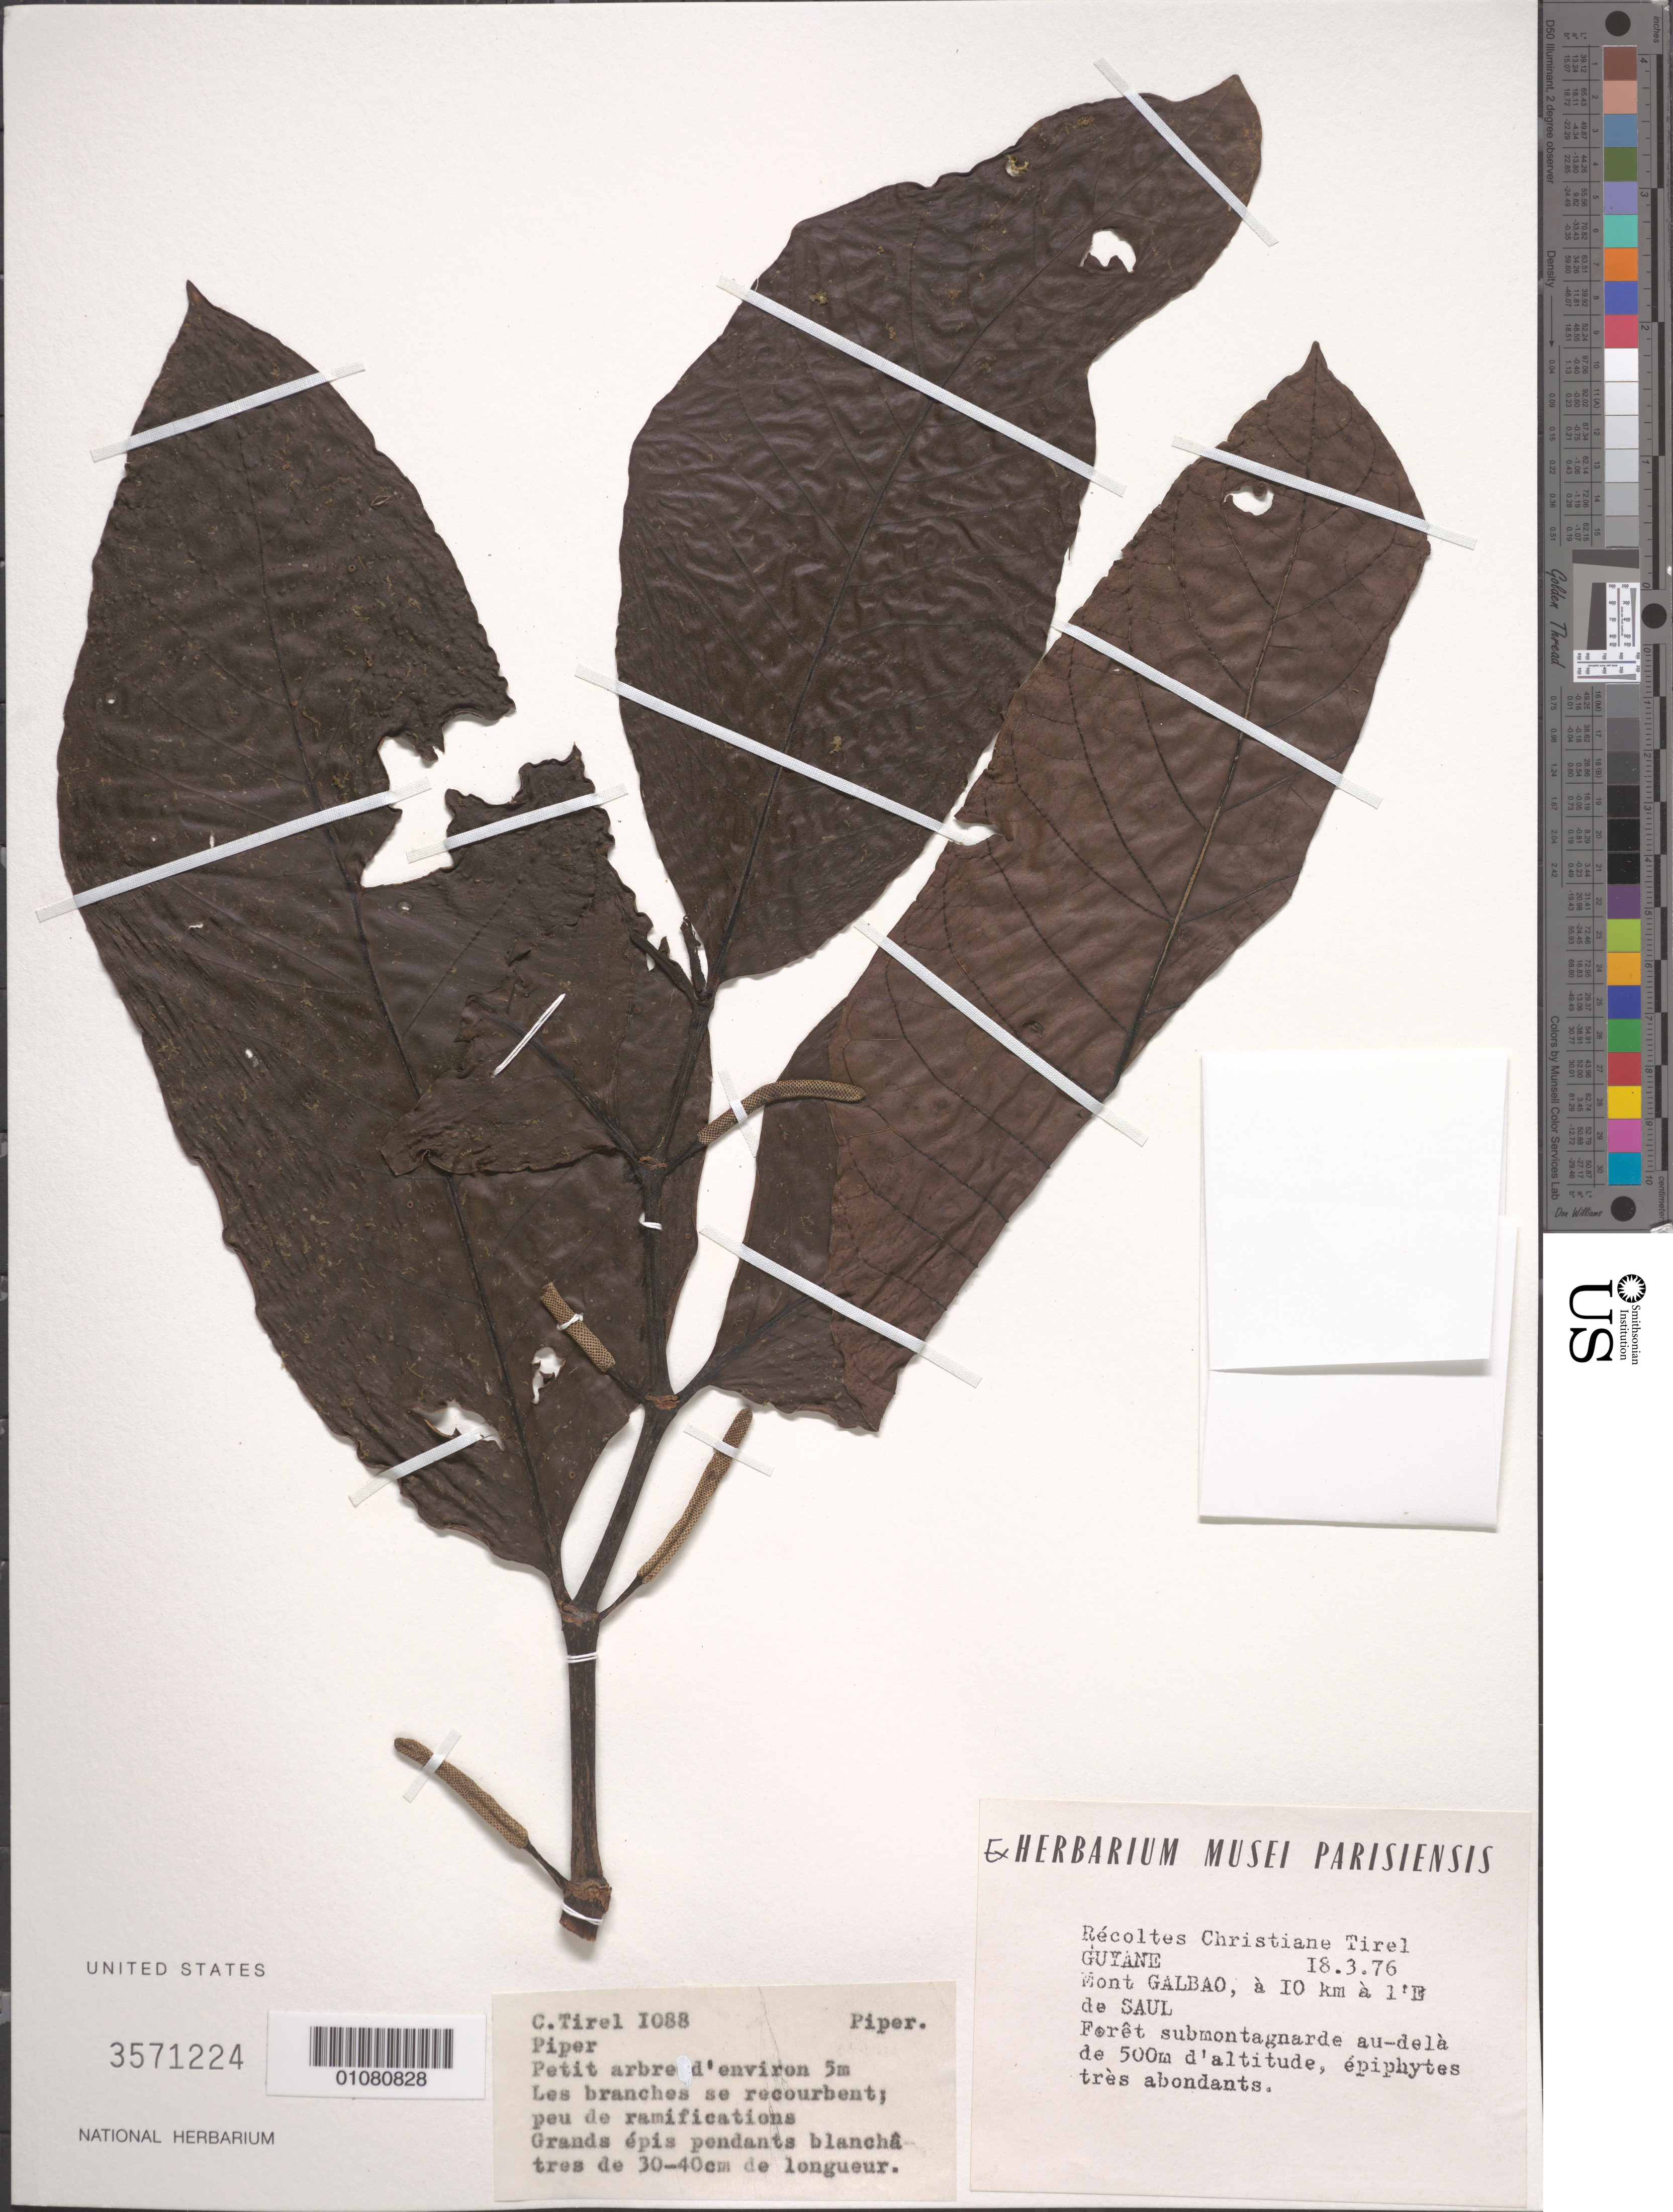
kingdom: Plantae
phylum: Tracheophyta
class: Magnoliopsida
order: Piperales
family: Piperaceae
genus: Piper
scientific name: Piper sp.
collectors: C. Tirel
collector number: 1088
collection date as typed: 18-Mar-76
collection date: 1976-03-18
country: French Guiana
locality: Mont Galbao, a 10km a l'E de Saul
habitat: Foret submontagnarde au-dela de 500m d'altitude, epiphytes tres abondants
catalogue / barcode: US 3571224